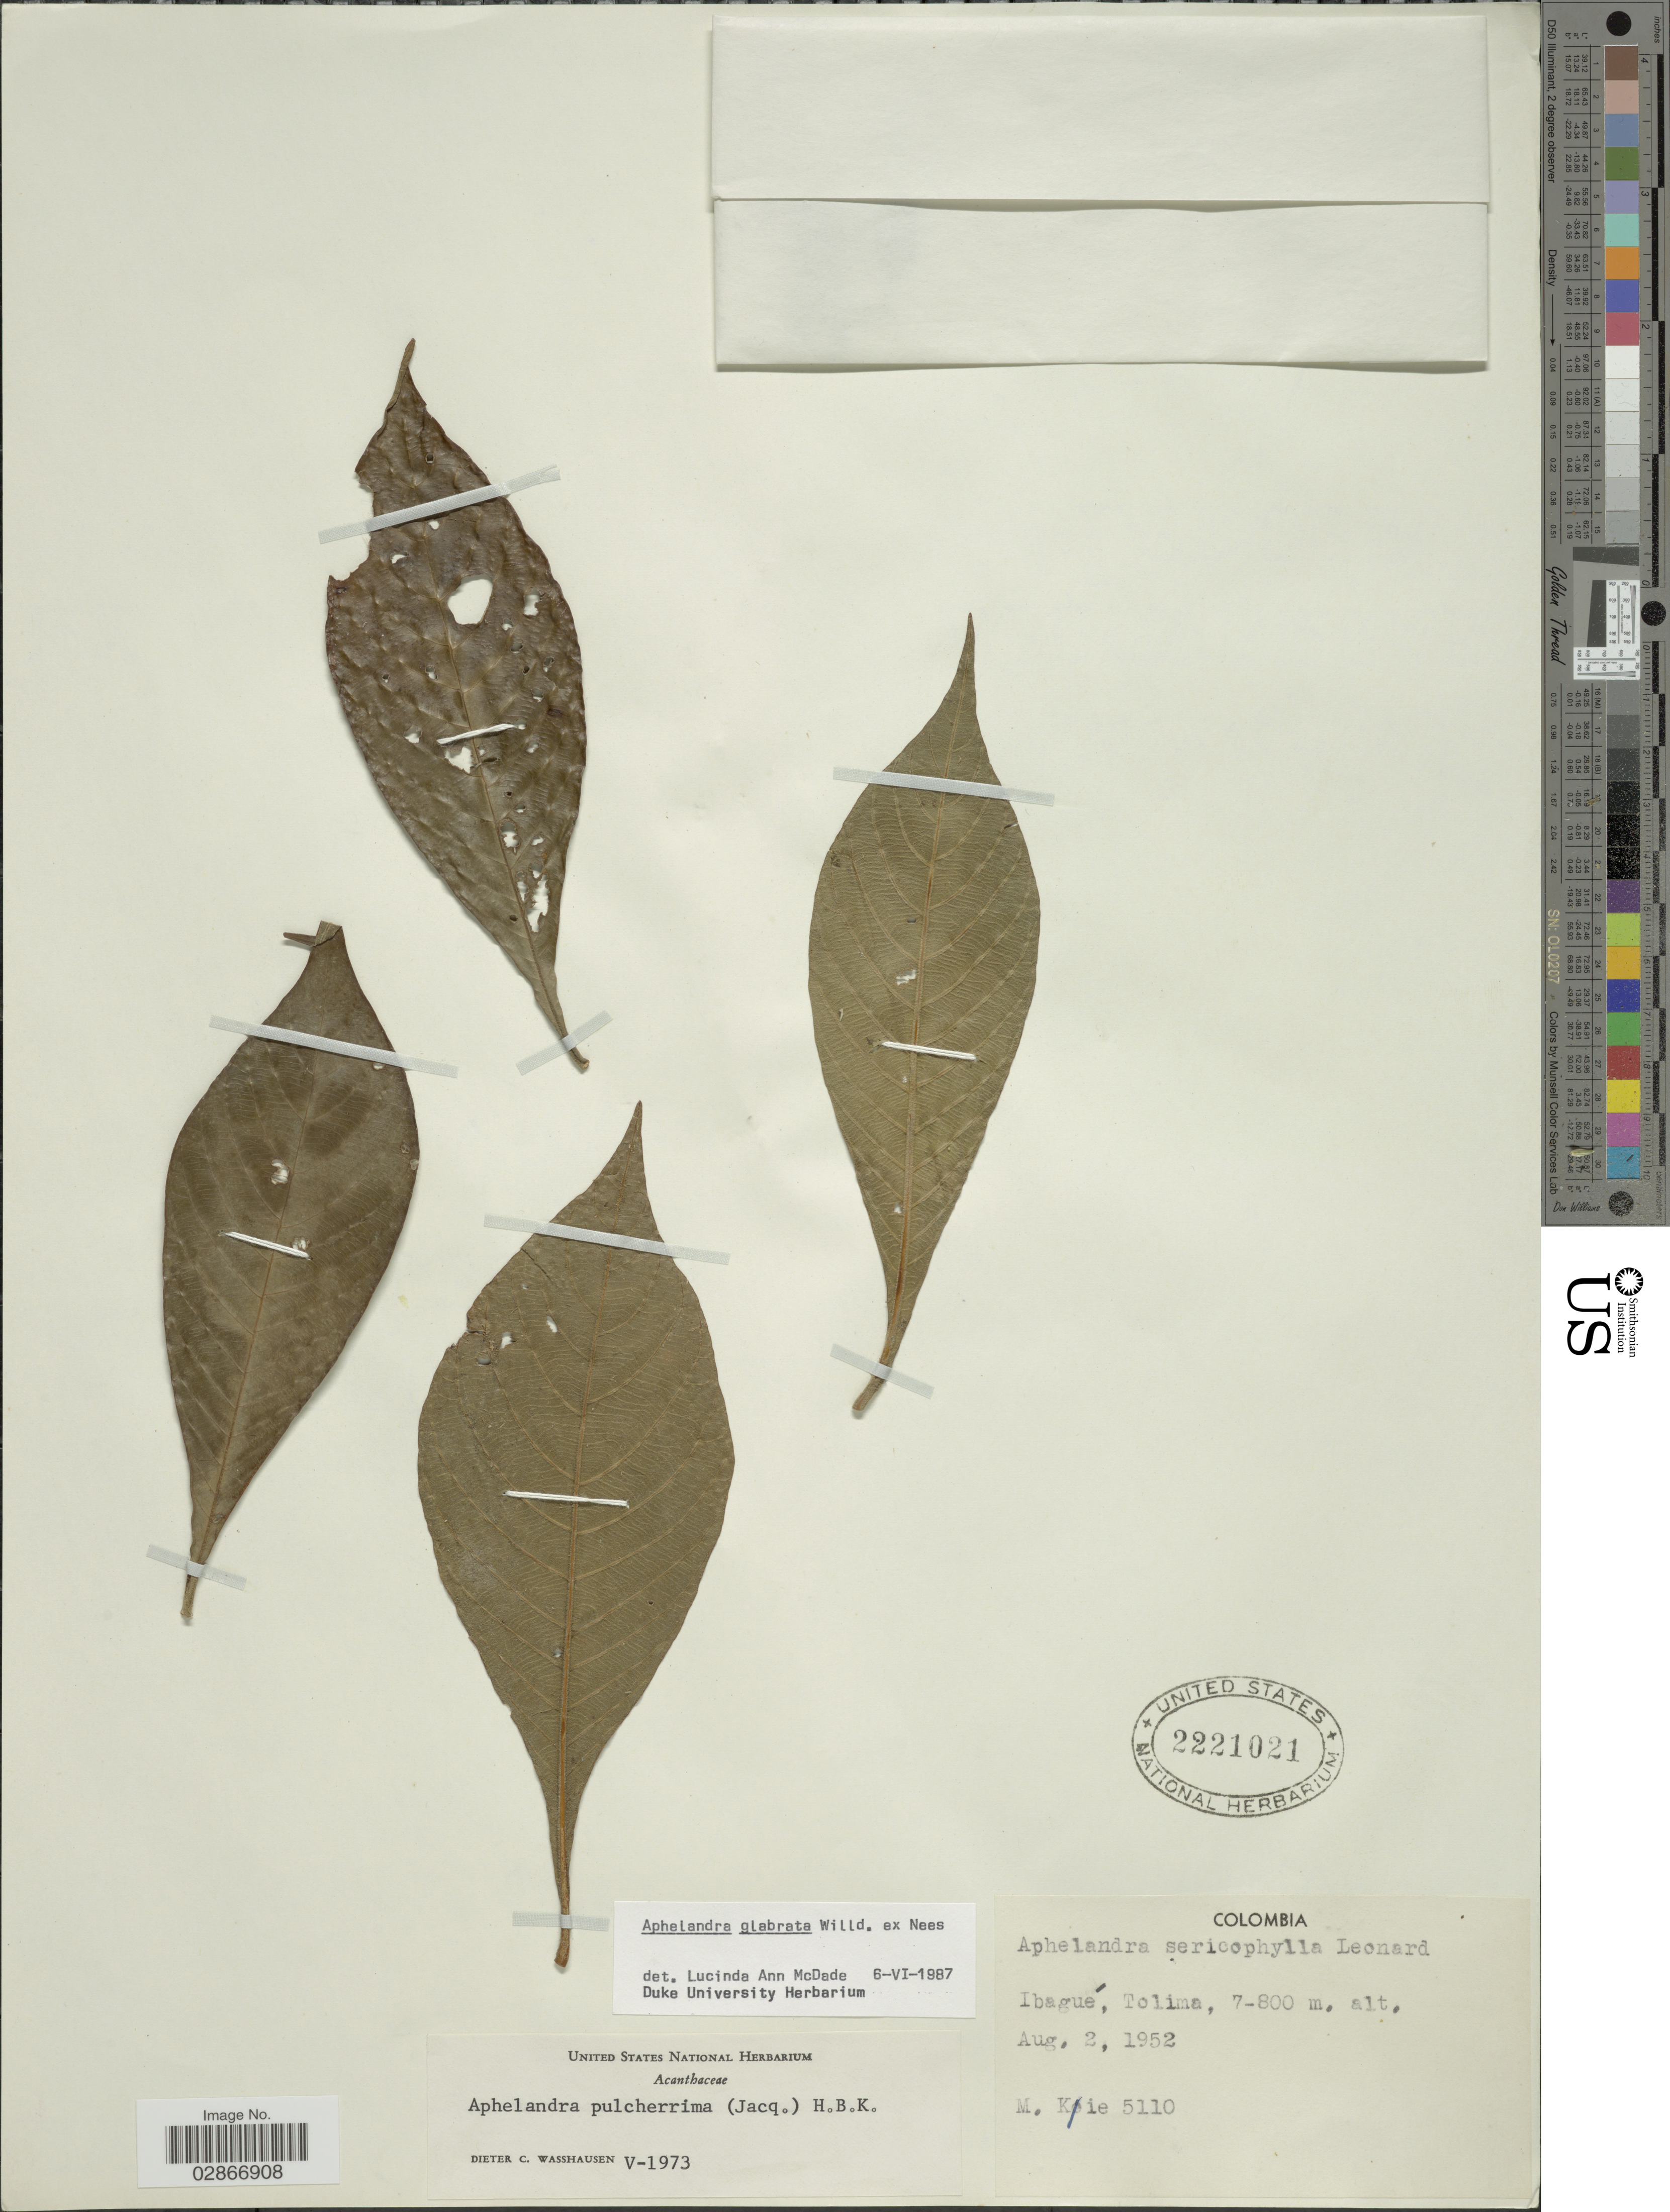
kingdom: Plantae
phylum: Tracheophyta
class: Magnoliopsida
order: Lamiales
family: Acanthaceae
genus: Aphelandra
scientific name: Aphelandra glabrata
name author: Willd. ex Nees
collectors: M. Köie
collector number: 5110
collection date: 1952-08-02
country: Colombia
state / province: Tolima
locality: Ibagué, Tolima.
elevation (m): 700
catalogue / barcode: US 2221021